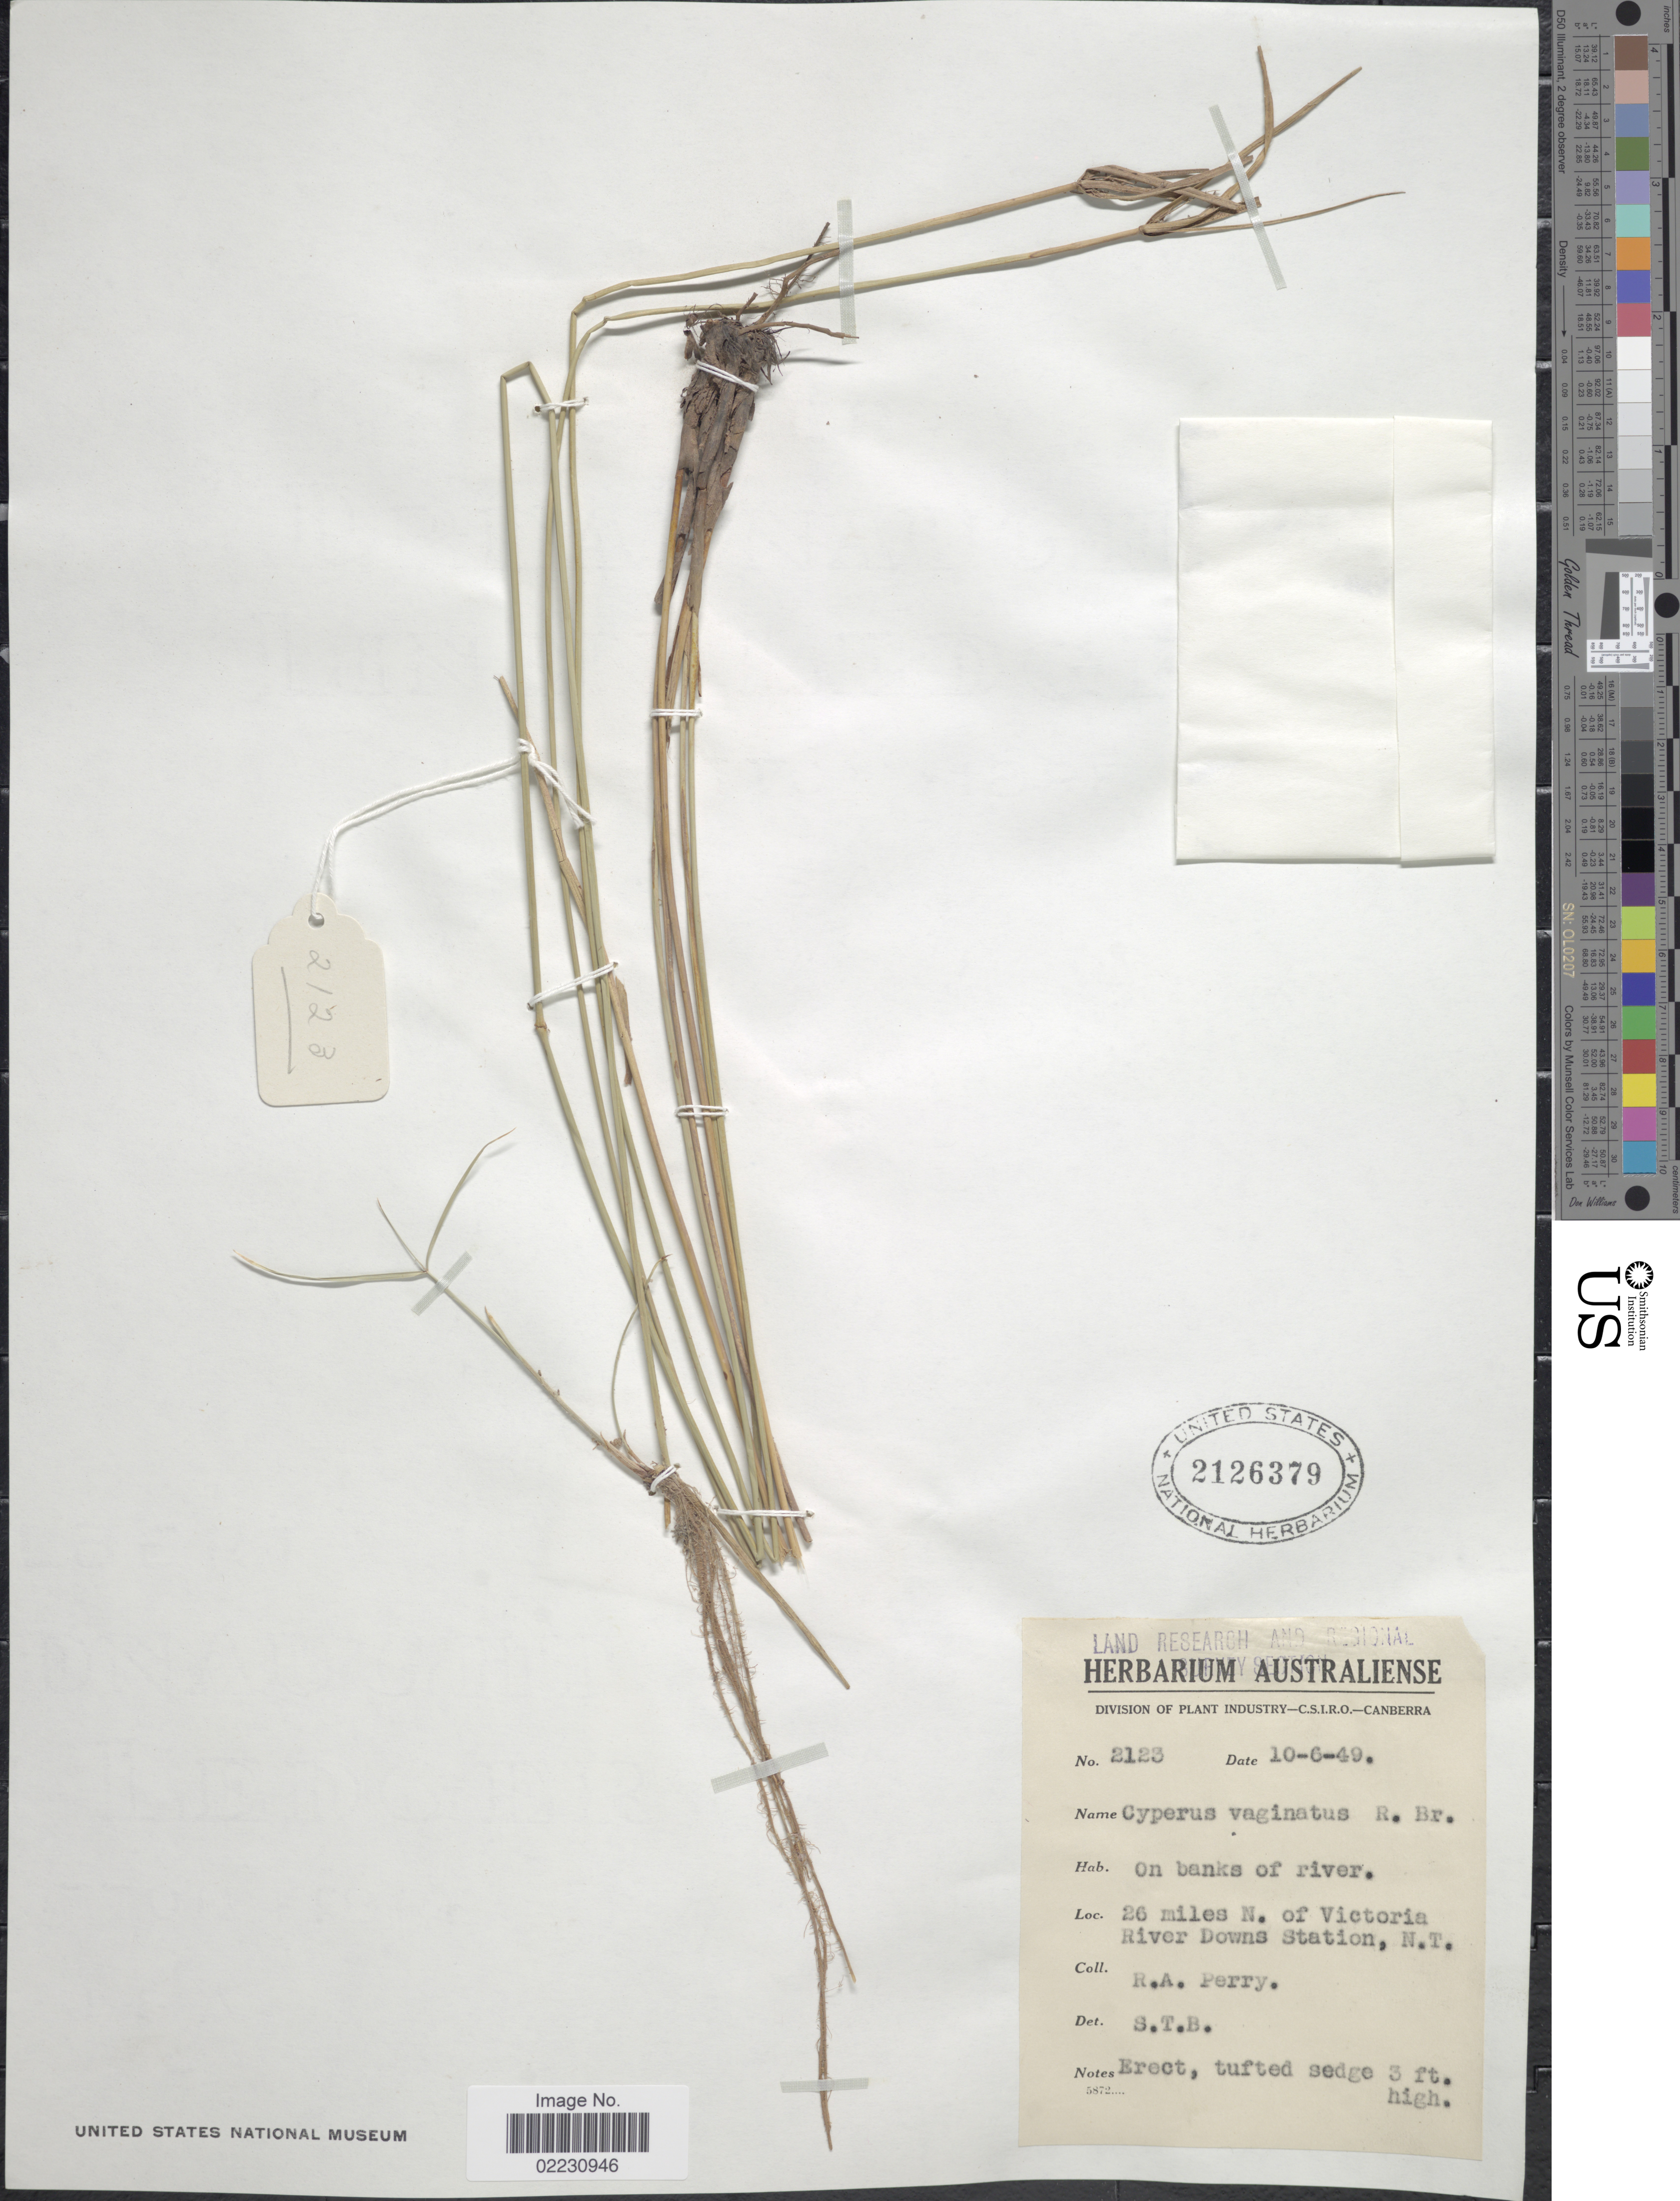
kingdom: Plantae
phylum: Tracheophyta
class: Liliopsida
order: Poales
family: Cyperaceae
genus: Cyperus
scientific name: Cyperus vaginatus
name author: R. Br.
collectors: Perry, R. A.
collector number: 2123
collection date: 1949-06-10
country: Australia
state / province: Northern Territory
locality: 26 miles N of Victoria River Downs Station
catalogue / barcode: US 2126379